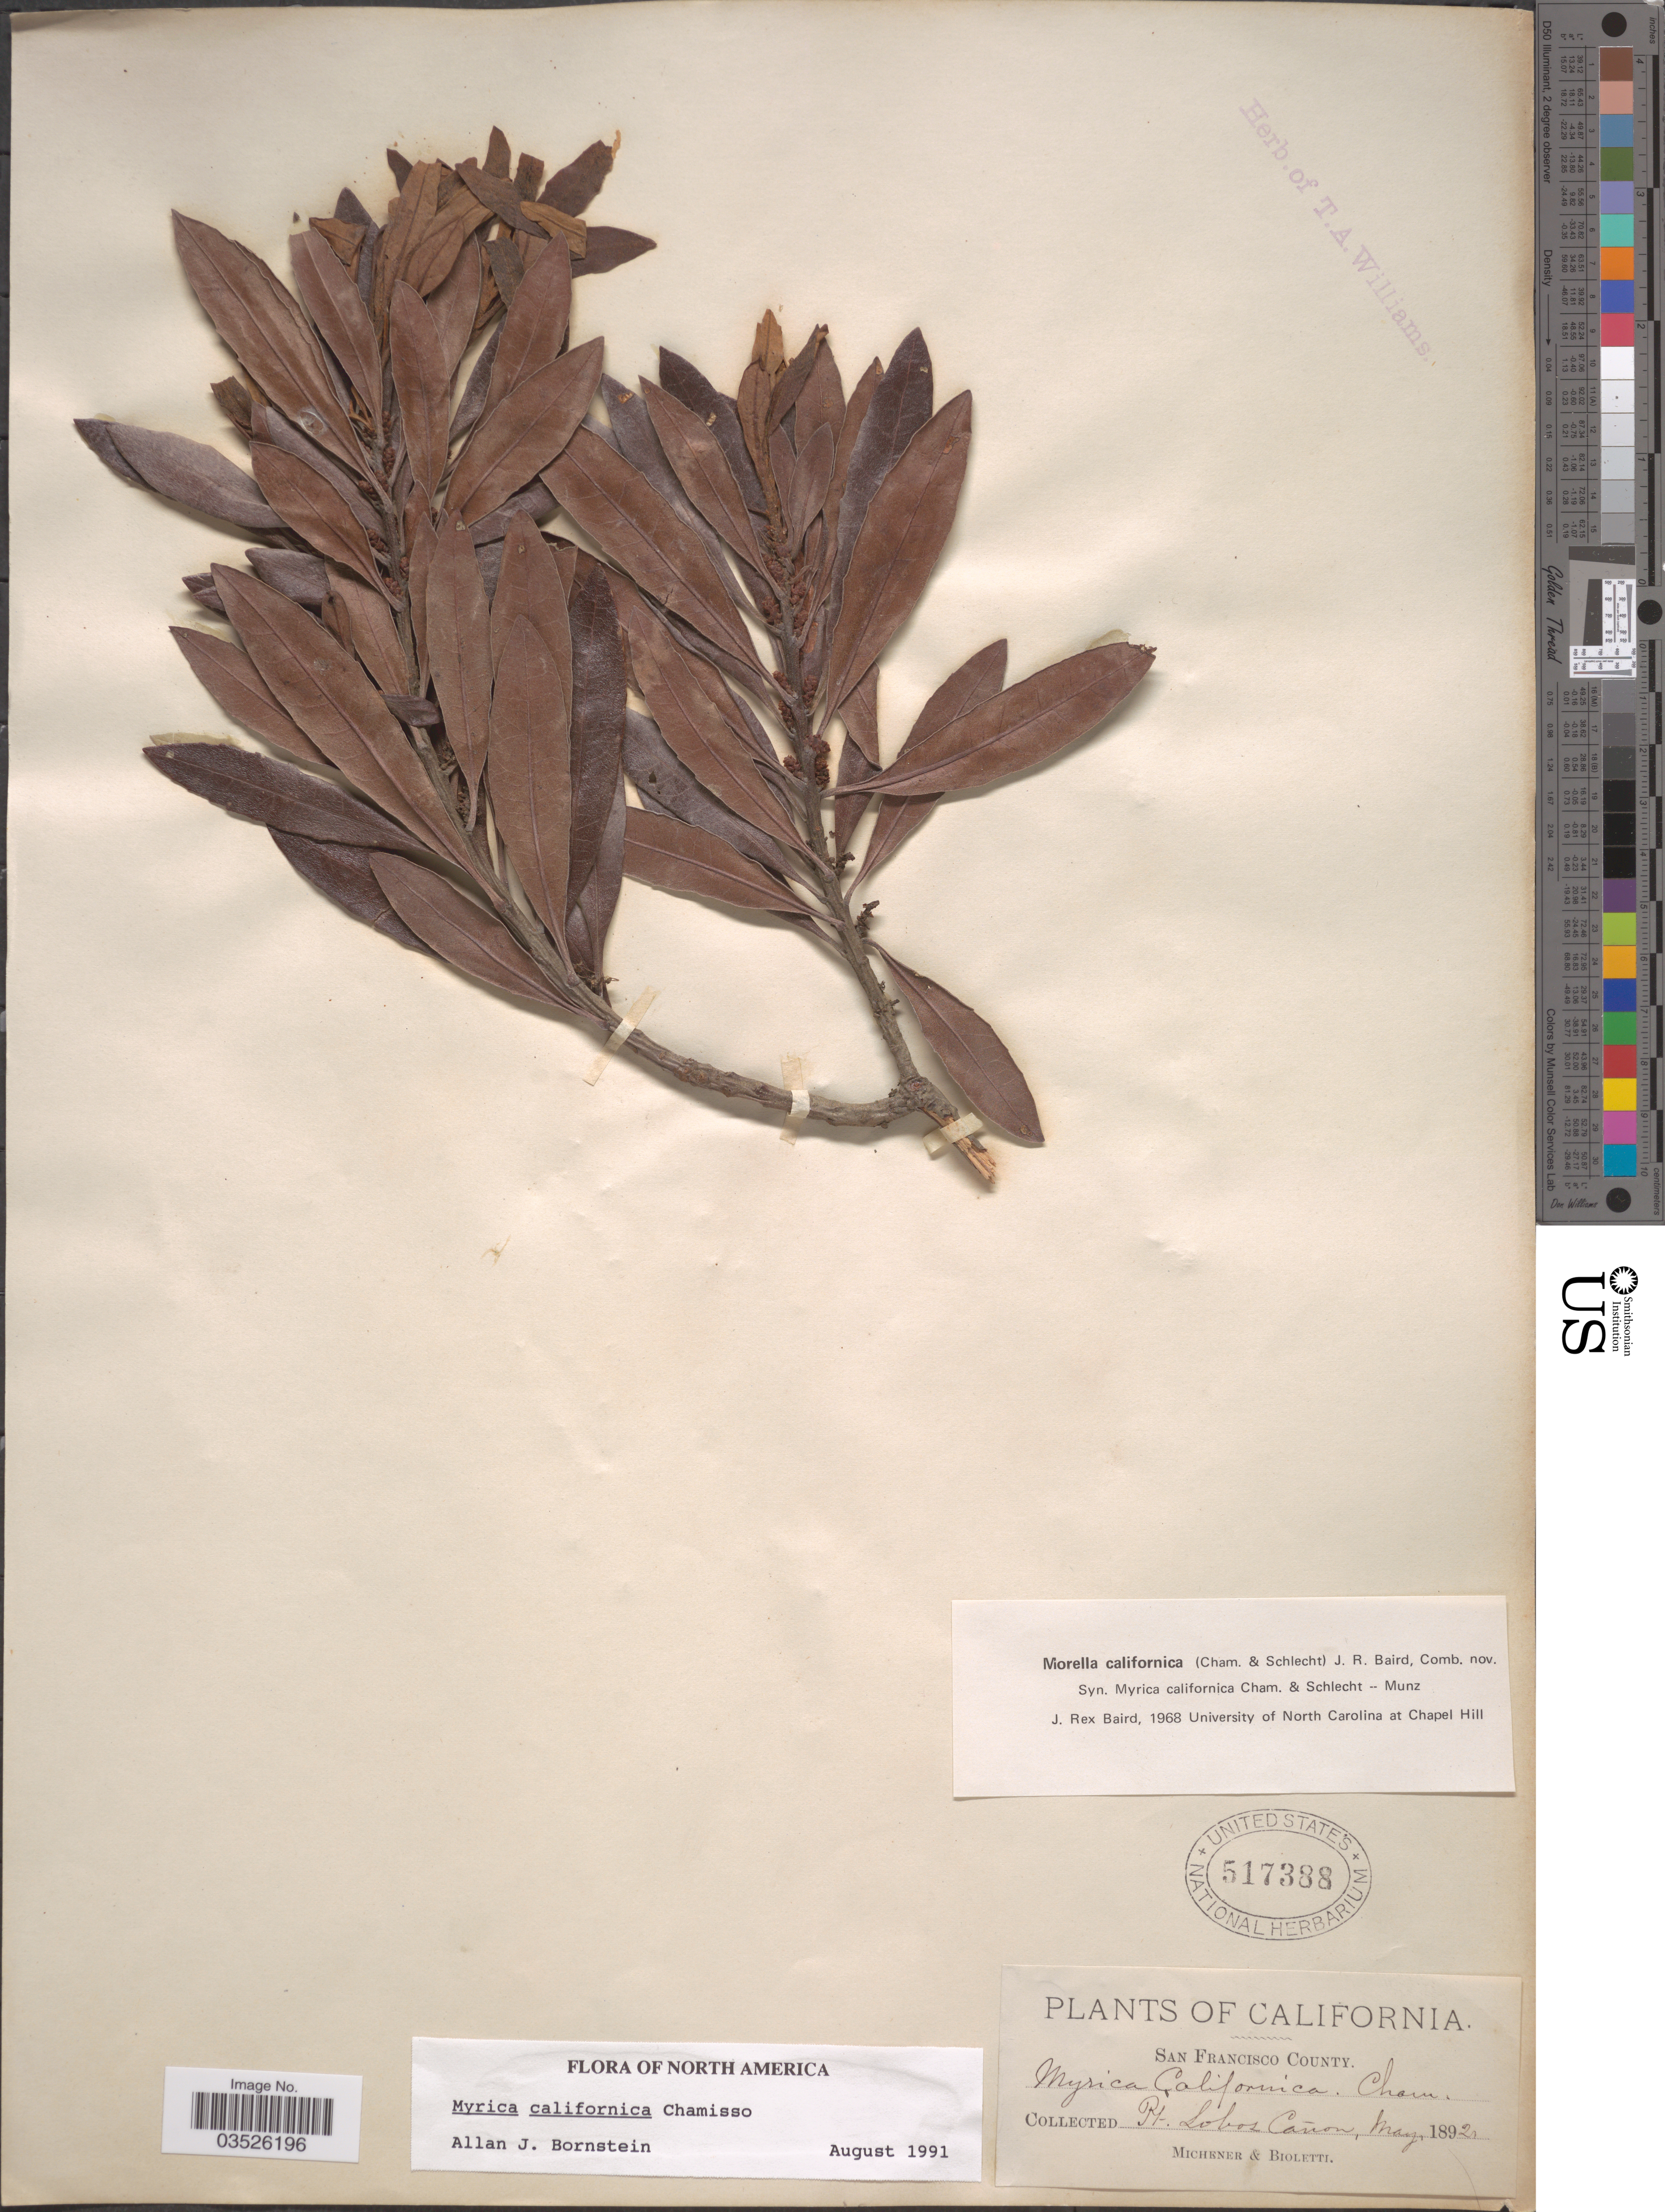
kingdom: Plantae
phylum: Tracheophyta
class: Magnoliopsida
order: Fagales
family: Myricaceae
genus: Morella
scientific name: Morella californica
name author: (Cham.) Wilbur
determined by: Strong, Mark T., (BOT), Smithsonian Institution - National Museum of Natural History (UNITED STATES)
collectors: -. Michener & -- Bioletti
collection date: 1892-05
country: United States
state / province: California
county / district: San Francisco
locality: San Francisco County. Pt. Lobos Cañon.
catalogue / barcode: US 517388